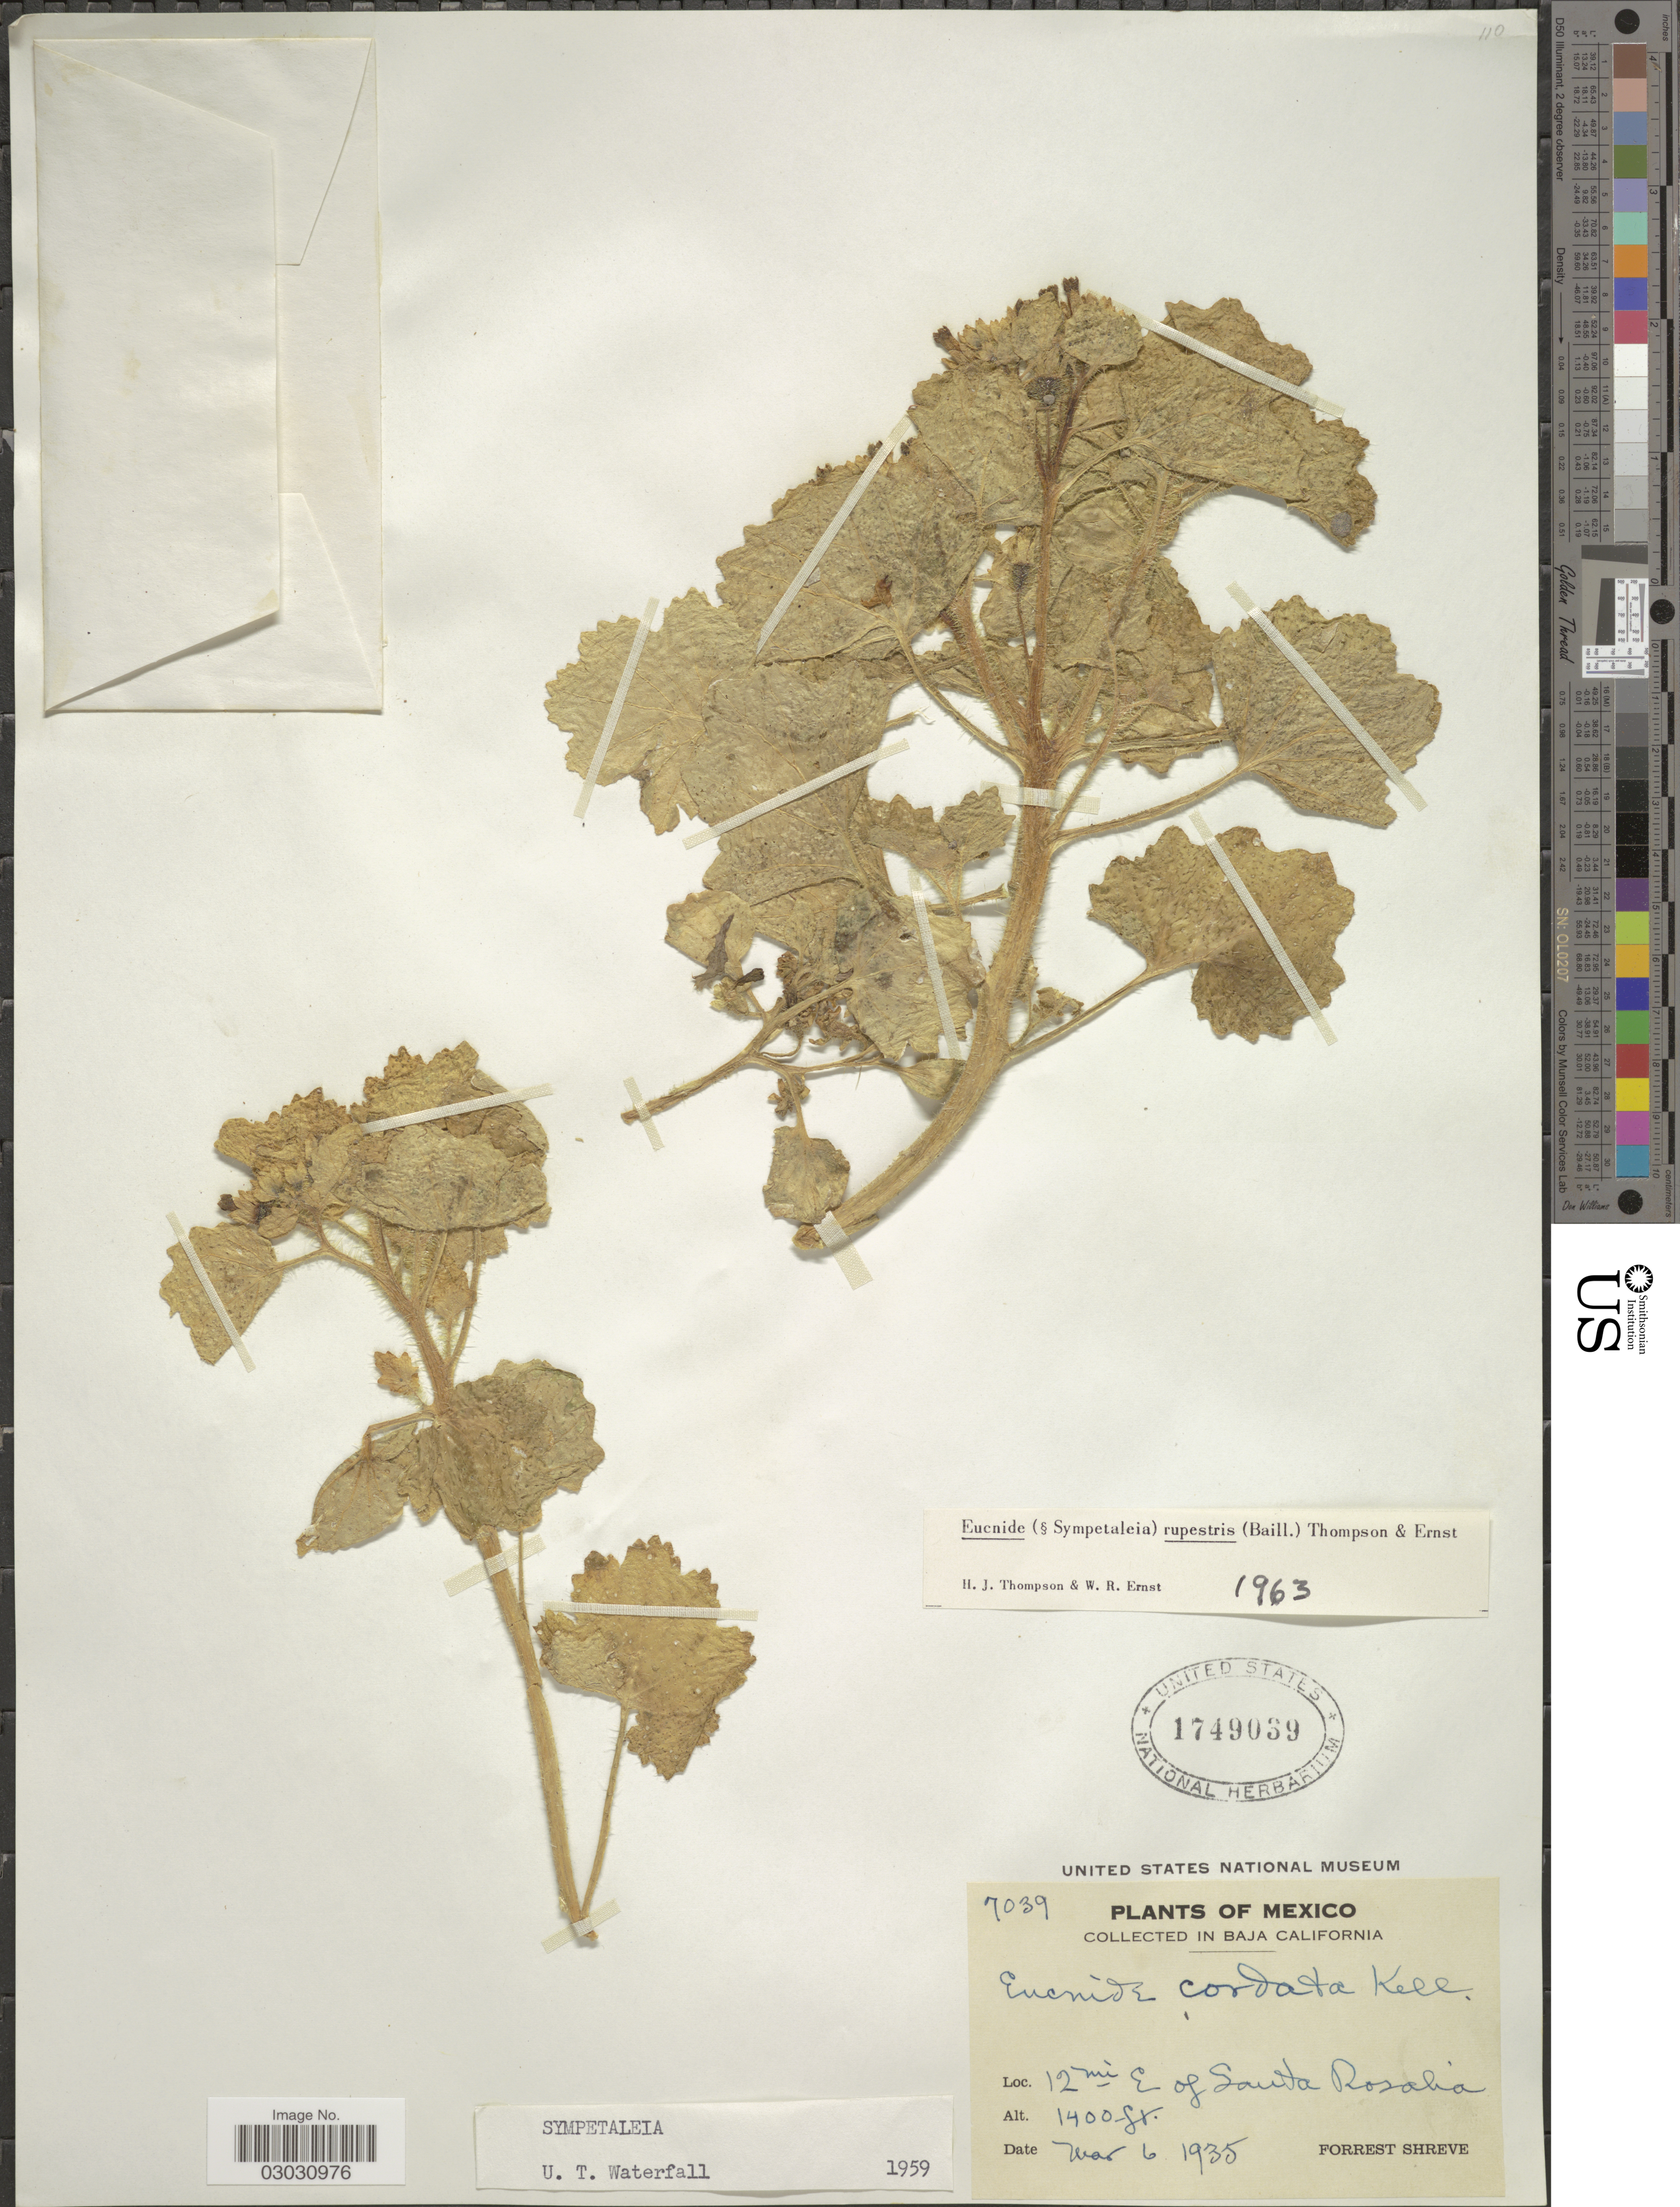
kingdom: Plantae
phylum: Tracheophyta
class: Magnoliopsida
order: Cornales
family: Loasaceae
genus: Eucnide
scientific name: Eucnide rupestris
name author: (Baill.) H.J. Thomps. & W.R. Ernst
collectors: F. Shreve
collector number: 7039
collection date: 1935-03-06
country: Mexico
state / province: Baja California Sur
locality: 12 mi E of Santa Rosalia.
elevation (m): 427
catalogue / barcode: US 1749039